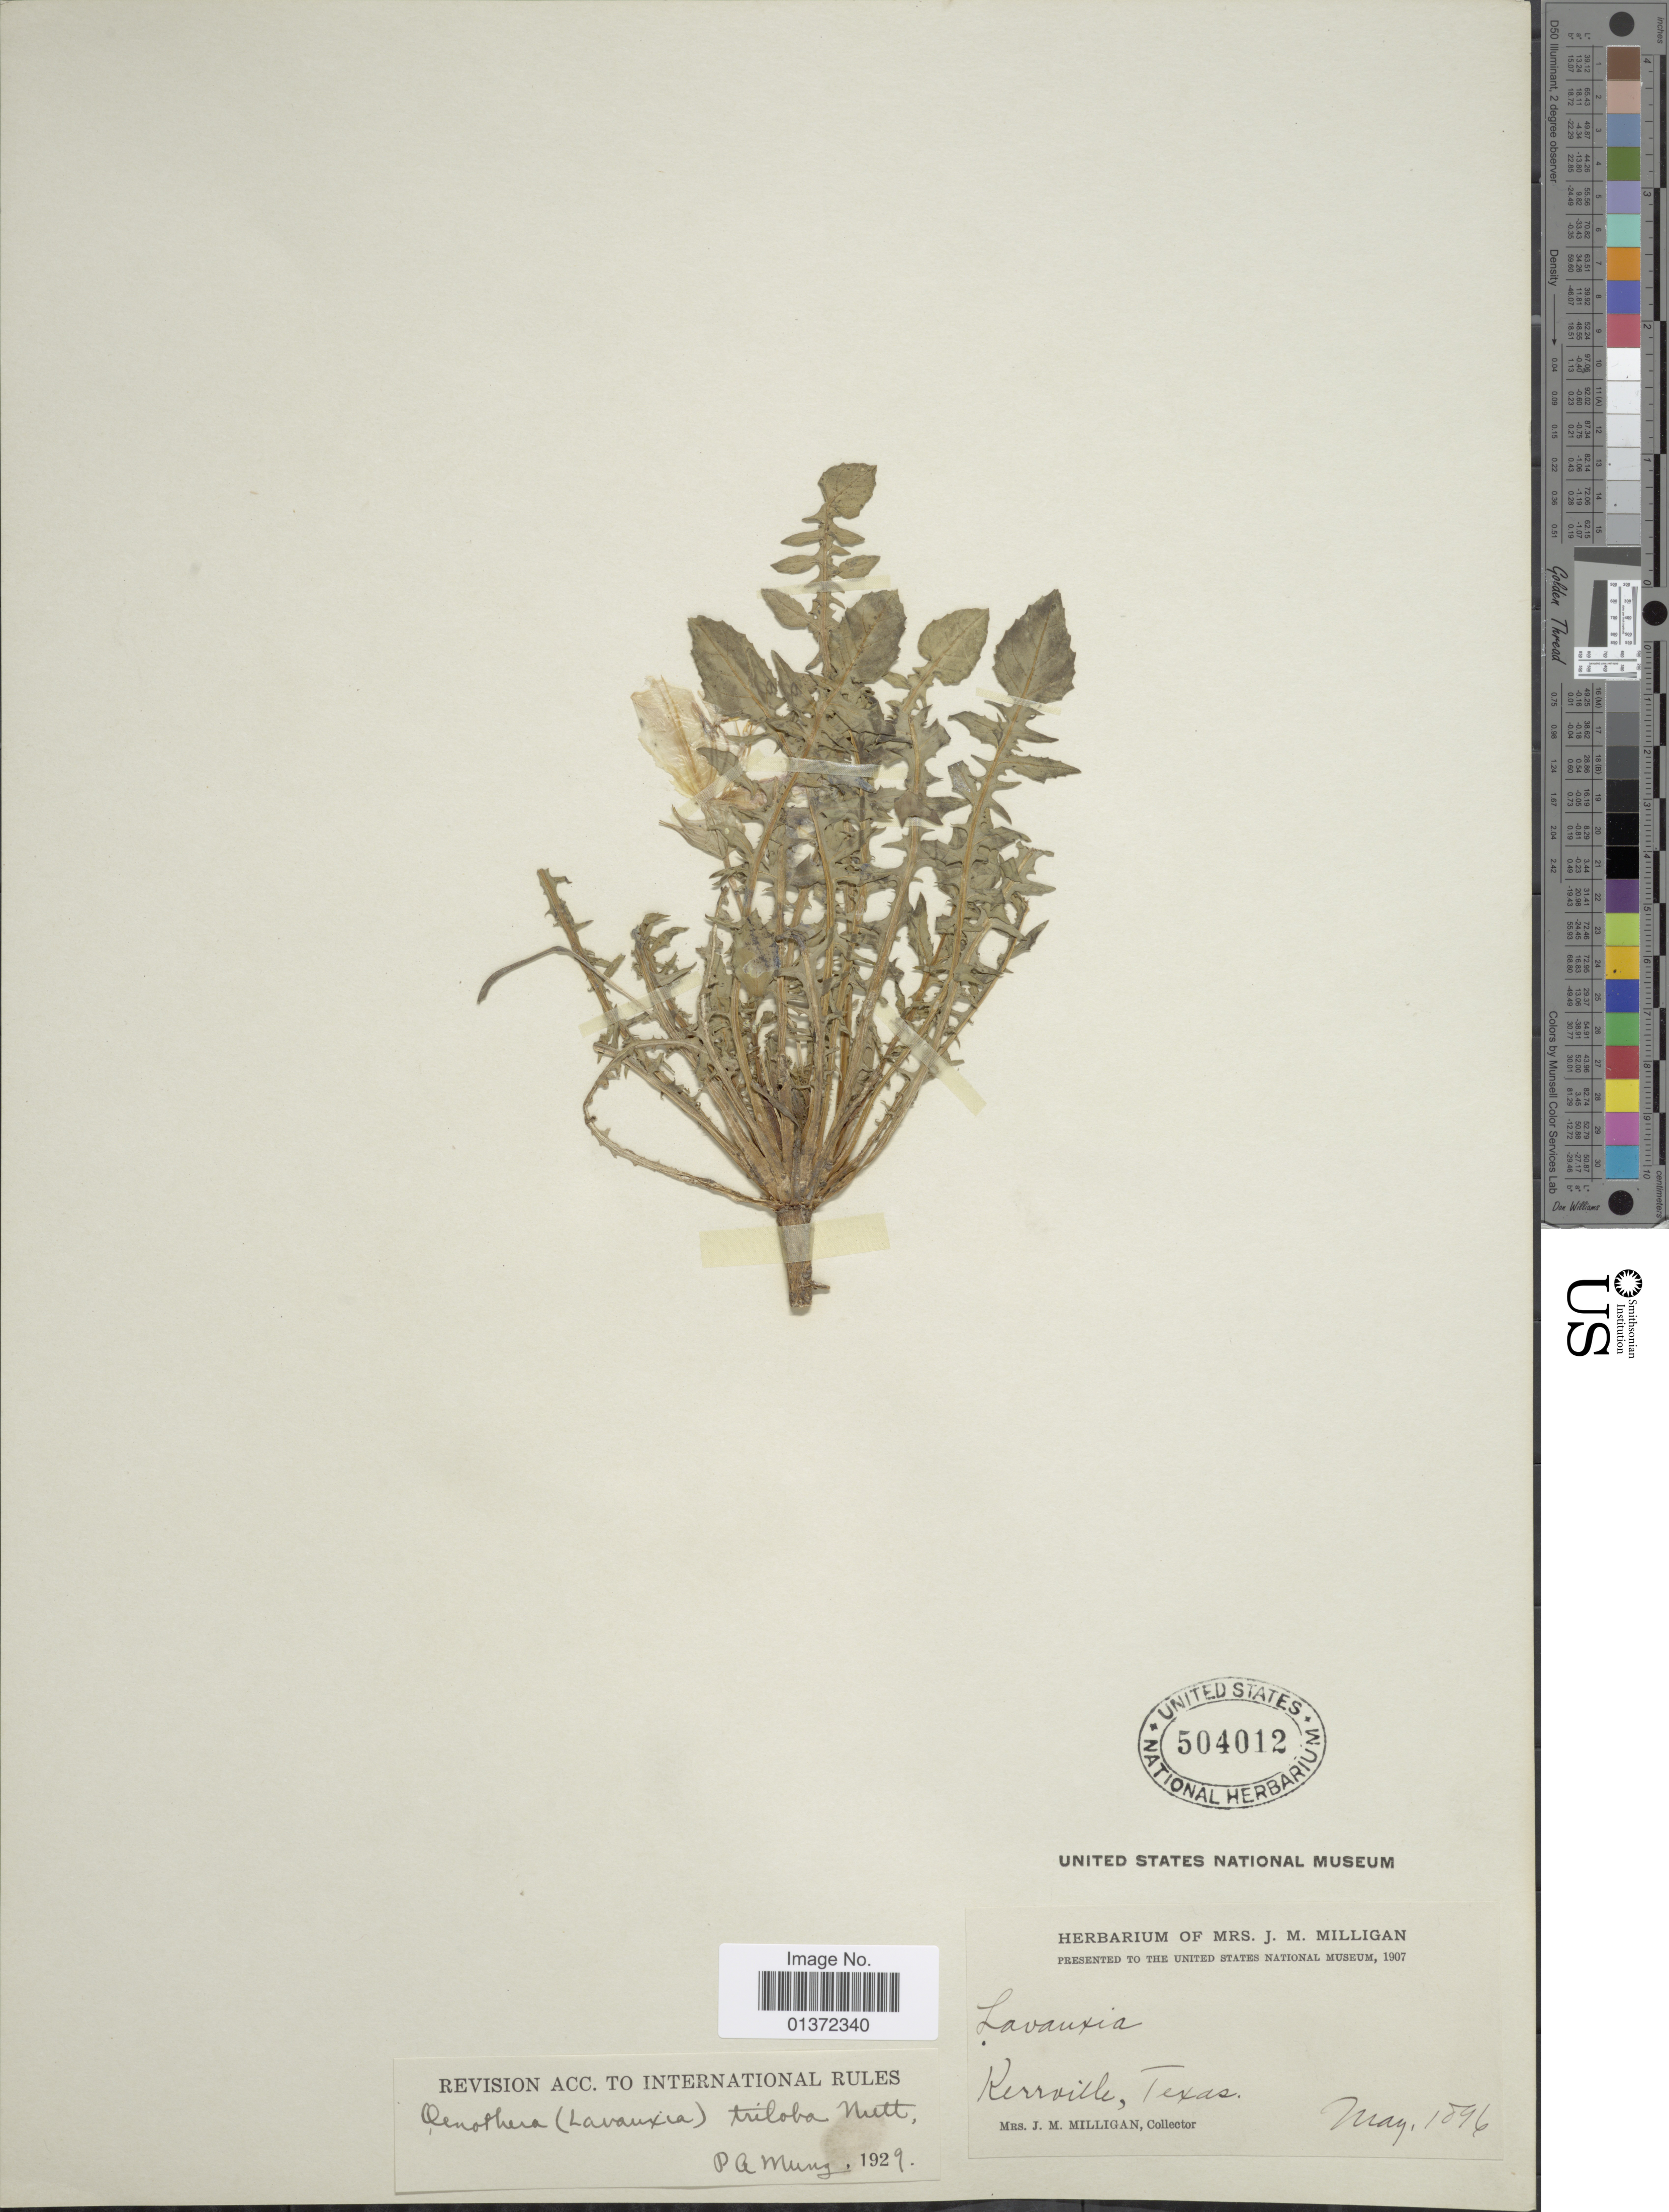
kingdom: Plantae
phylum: Tracheophyta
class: Magnoliopsida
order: Myrtales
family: Onagraceae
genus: Oenothera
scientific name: Oenothera triloba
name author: Nutt.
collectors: J. M. Milligan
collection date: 1896-05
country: United States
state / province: Texas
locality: Kerrville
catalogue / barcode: US 504012